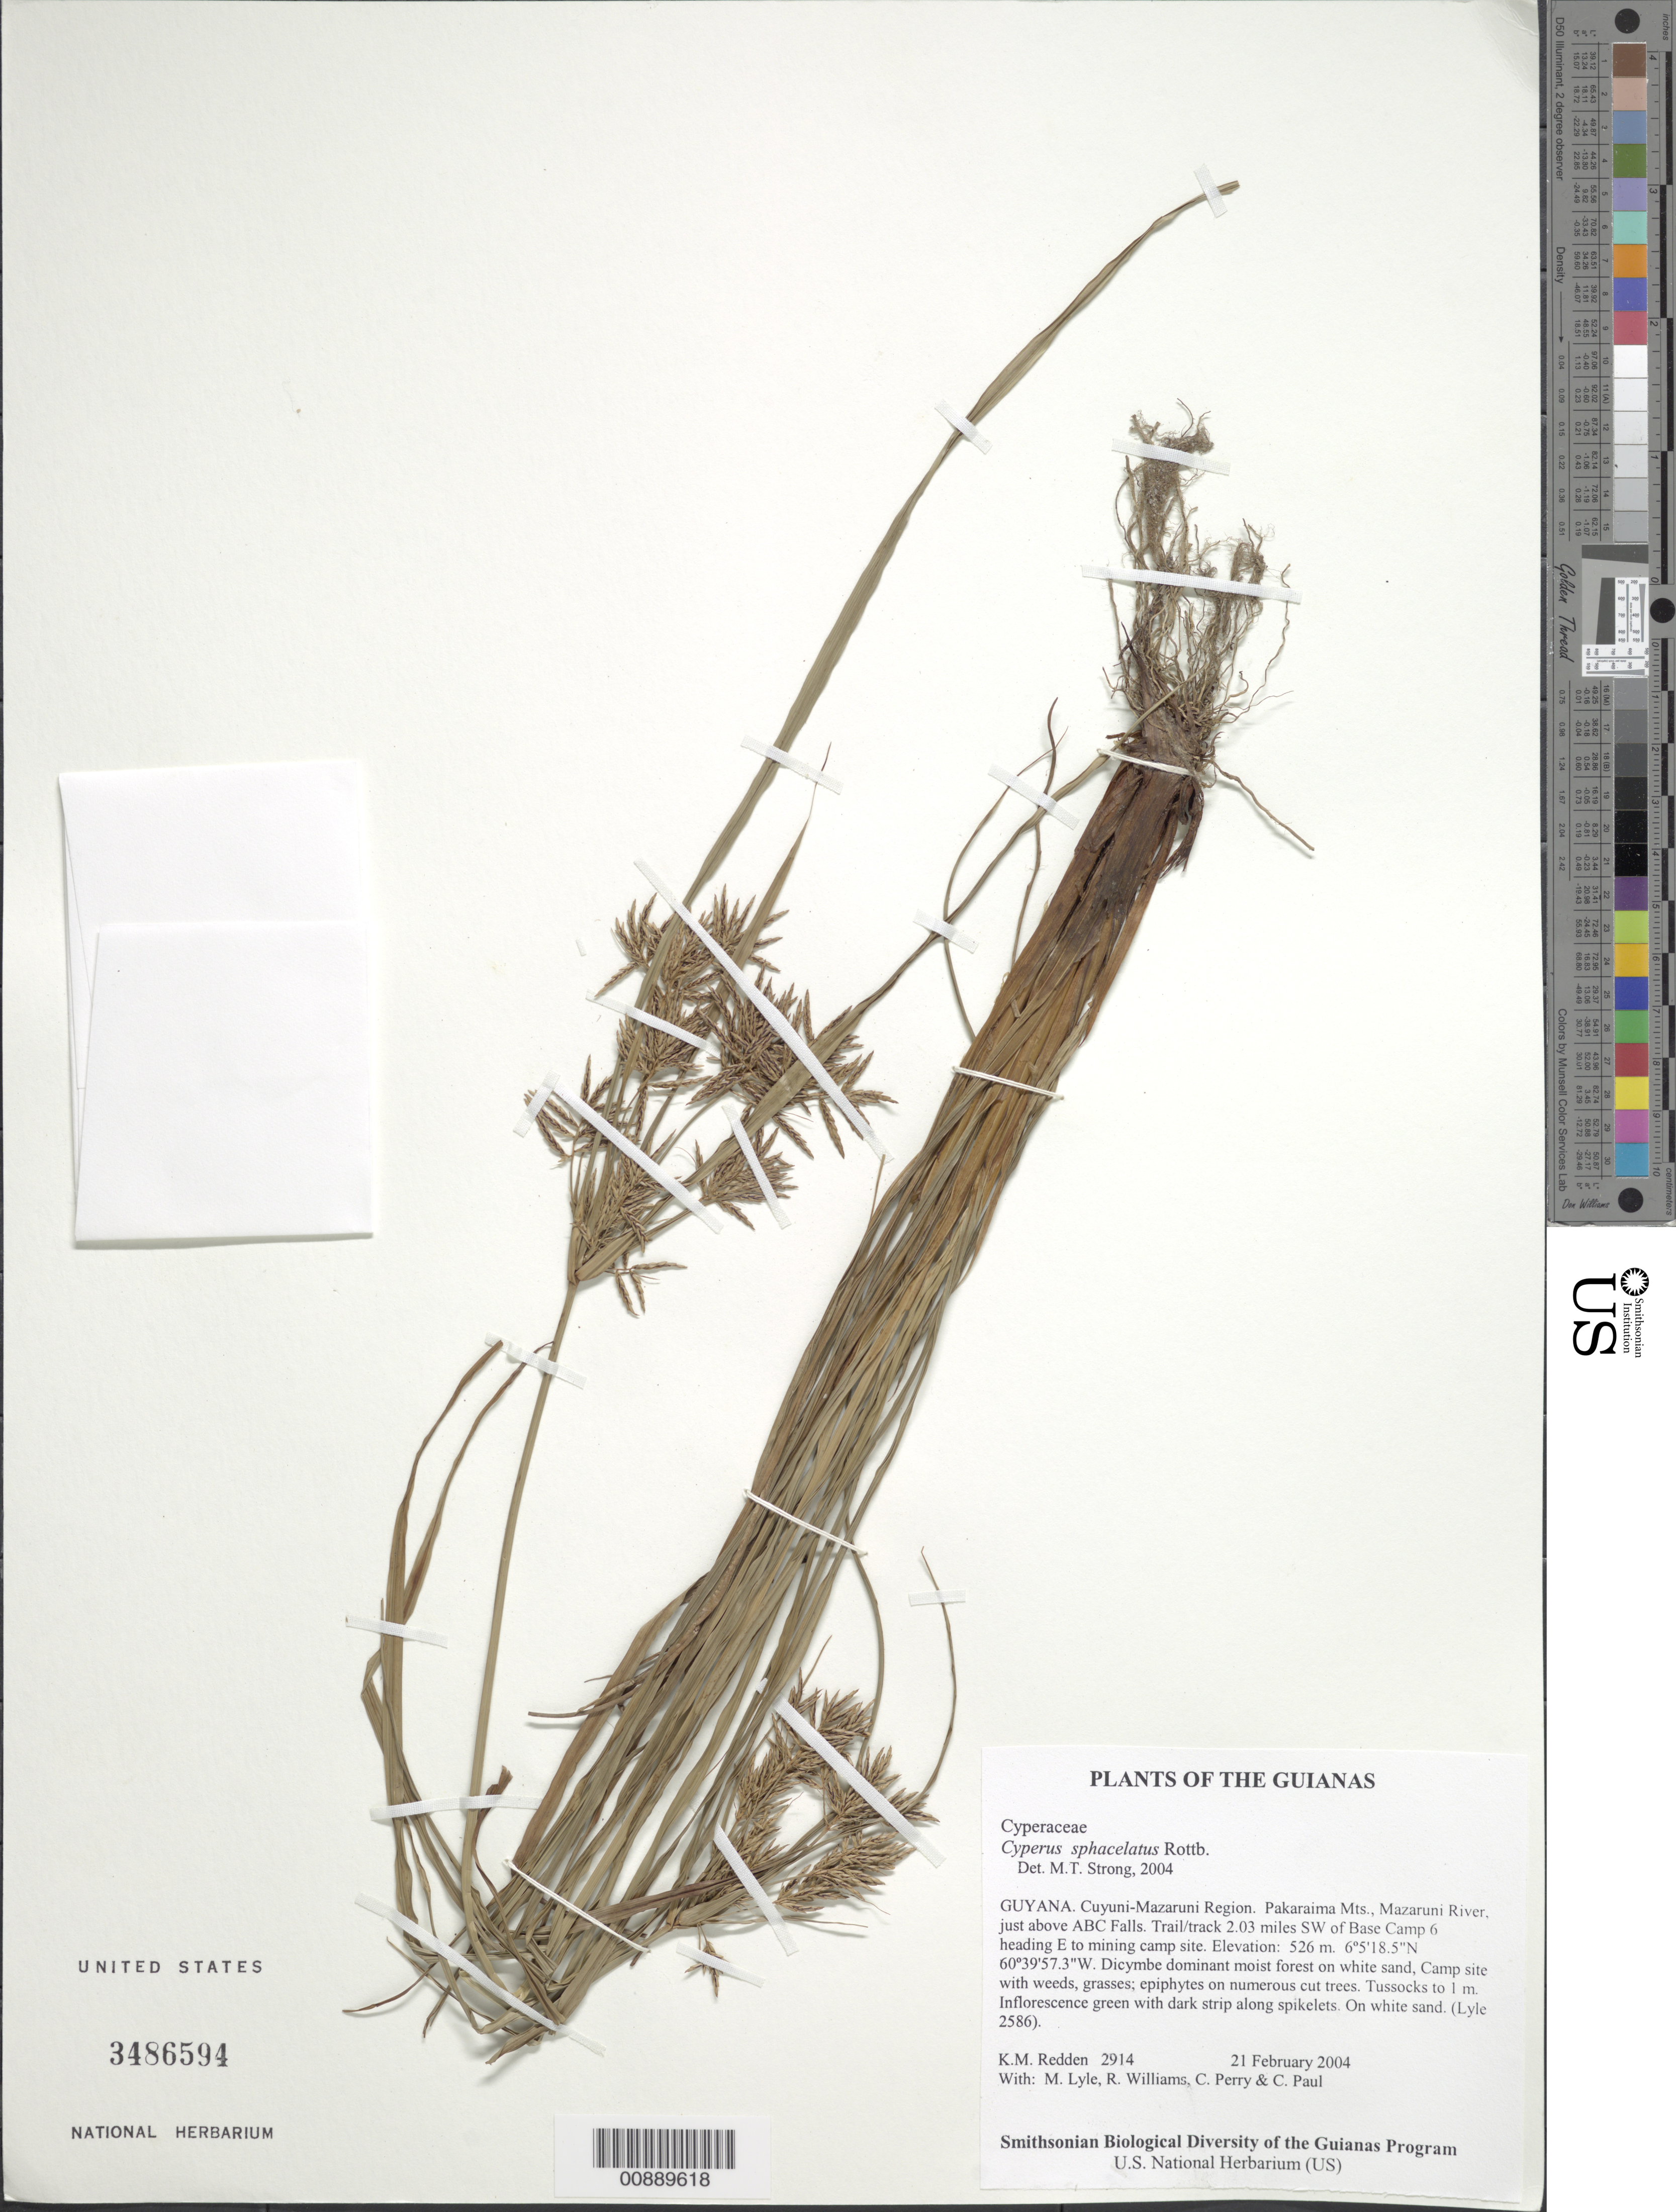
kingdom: Plantae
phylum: Tracheophyta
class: Liliopsida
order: Poales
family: Cyperaceae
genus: Cyperus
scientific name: Cyperus sphacelatus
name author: Rottb.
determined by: Strong, M. T., (US), Smithsonian Institution - National Museum of Natural History (UNITED STATES)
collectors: K. M. Redden, M. Lyle, R. Williams, C. Perry & C. Paul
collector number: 2914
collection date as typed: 21 February 2004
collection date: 2004-02-21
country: Guyana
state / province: Cuyuni-Mazaruni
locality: Pakaraima Mts., Mazaruni River, just above ABC Falls. Trail/track 2.03 miles SW of Base Camp 6 heading E to mining camp site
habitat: Dicymbe dominant moist forest on white sand. Camp site with weeds, grasses; epiphytes on numerous cut trees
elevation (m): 526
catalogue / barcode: US 3486594